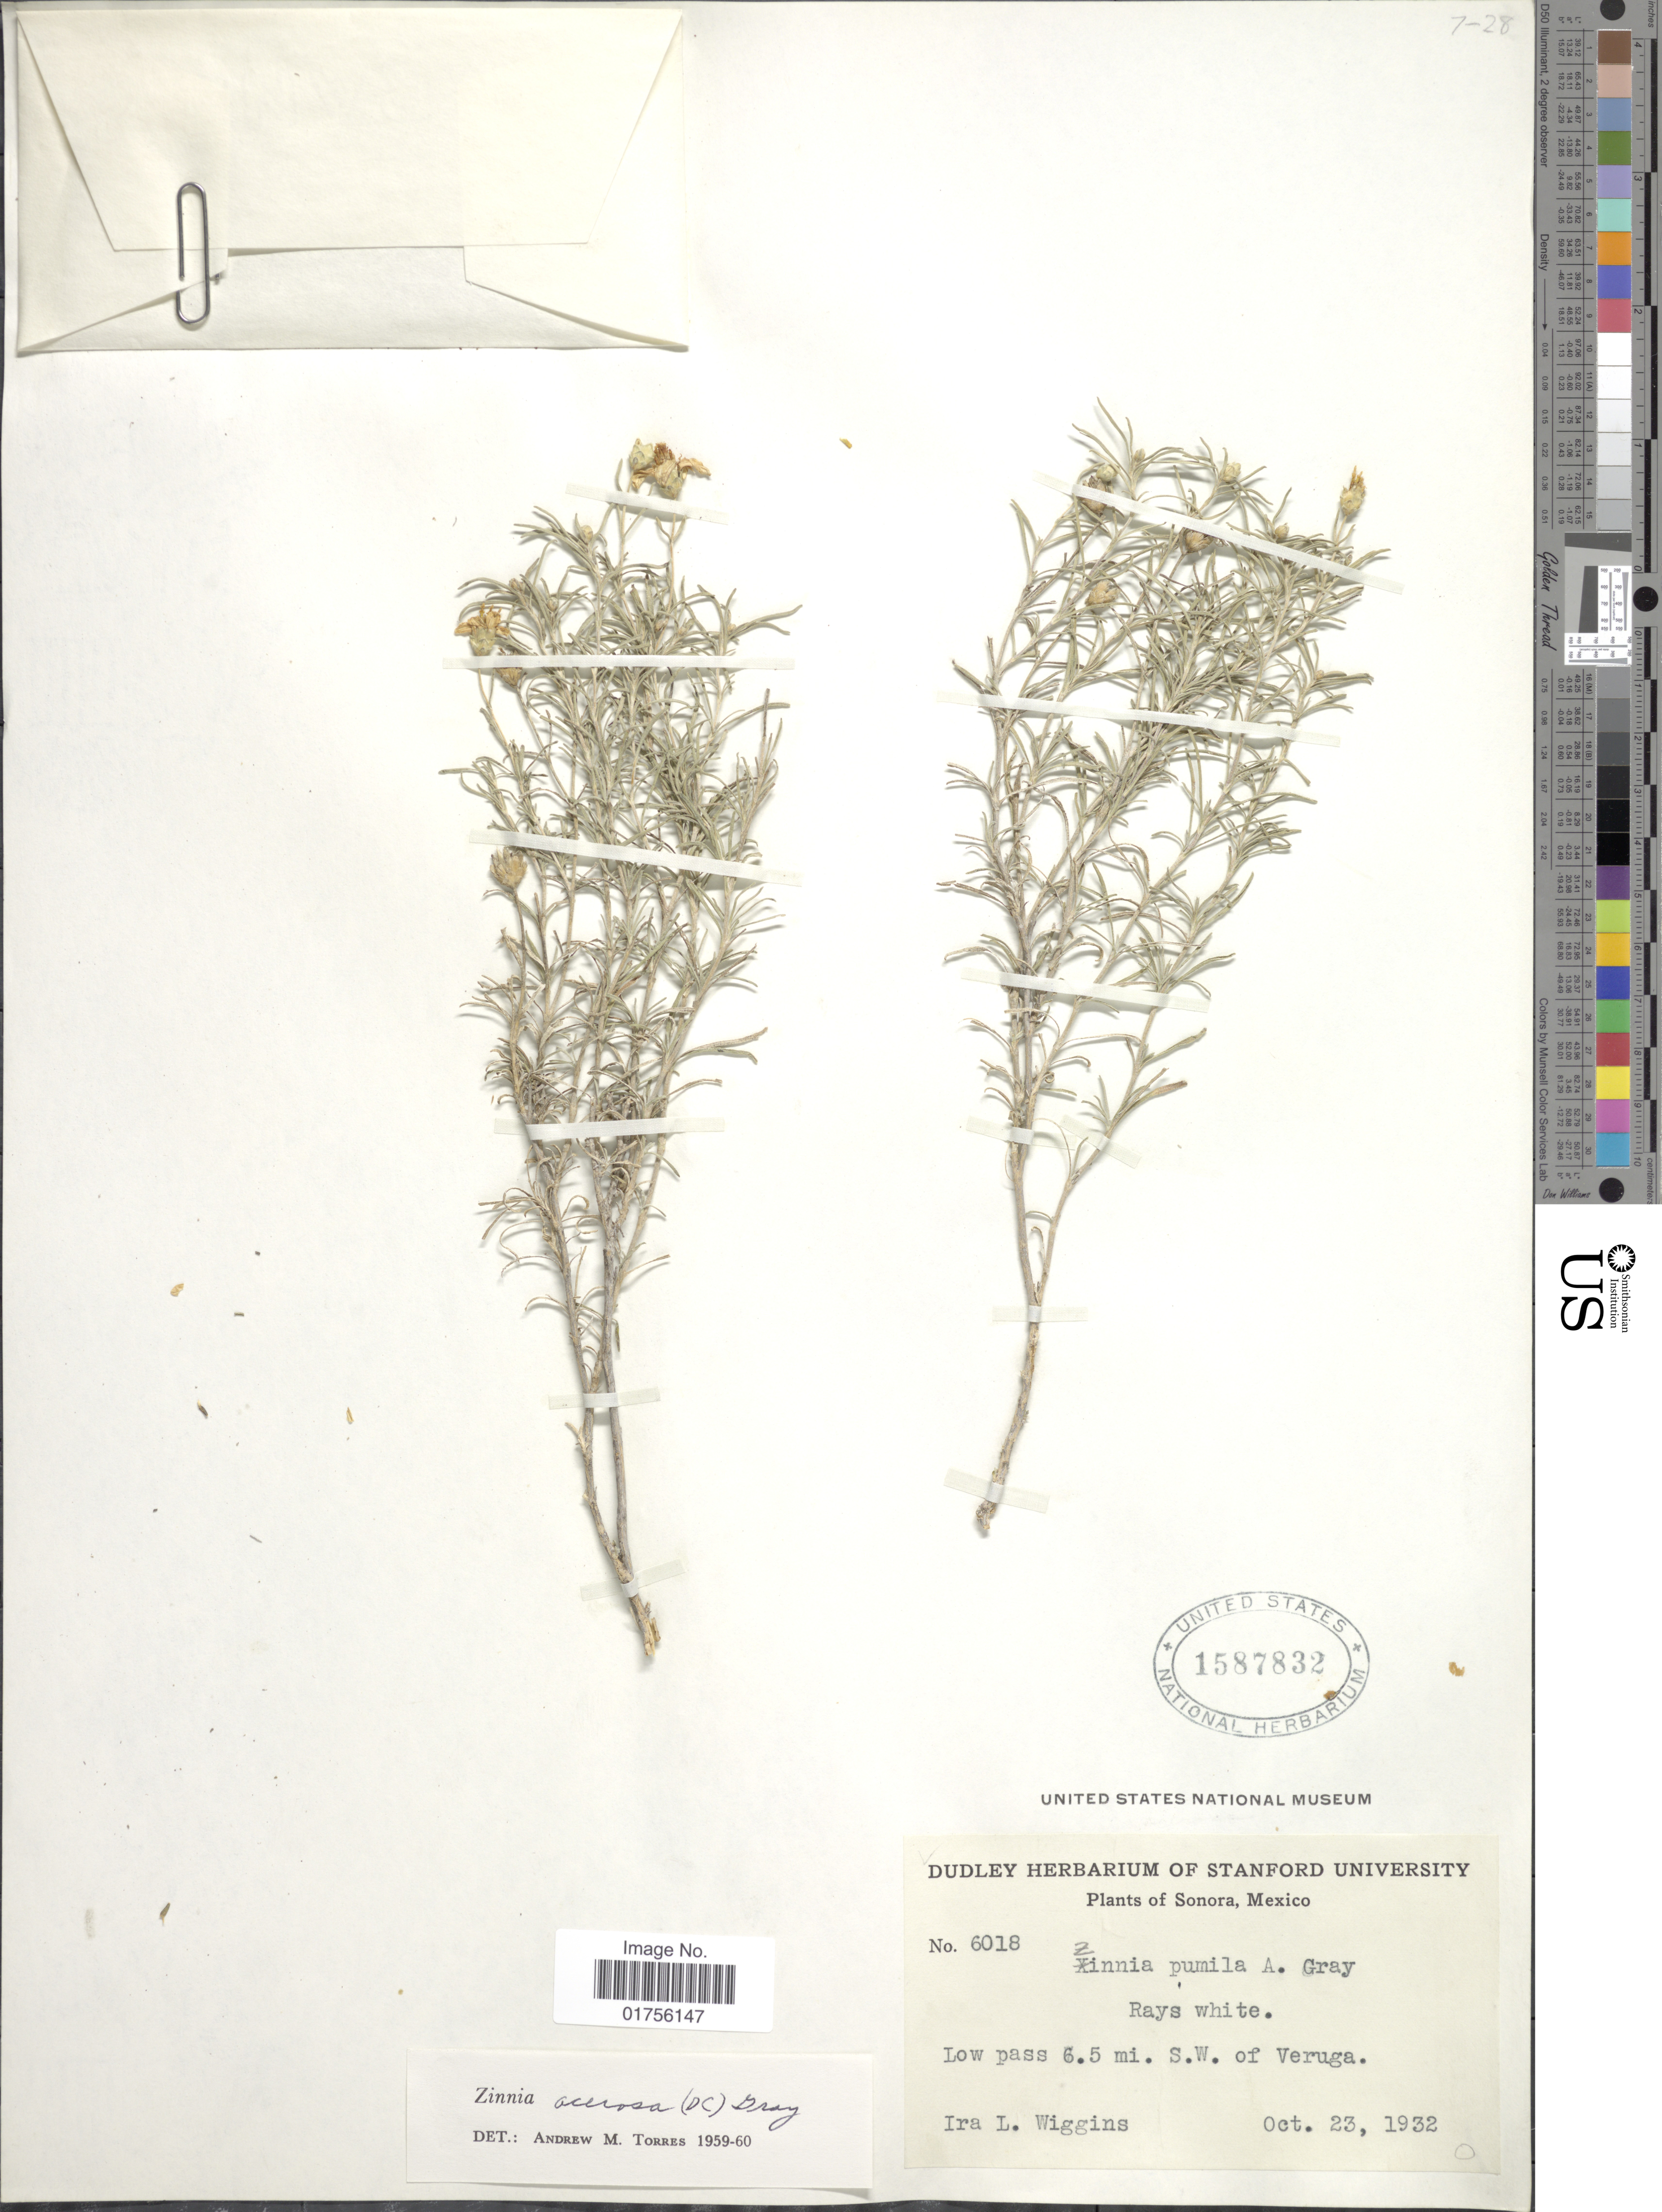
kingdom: Plantae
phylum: Tracheophyta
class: Magnoliopsida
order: Asterales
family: Asteraceae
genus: Zinnia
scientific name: Zinnia acerosa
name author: (DC.) A. Gray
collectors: I. L. Wiggins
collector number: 6018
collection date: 1932-10-23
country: Mexico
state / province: Sonora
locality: Low pass 6.5 mi. S. W. of Veruga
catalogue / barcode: US 1587832